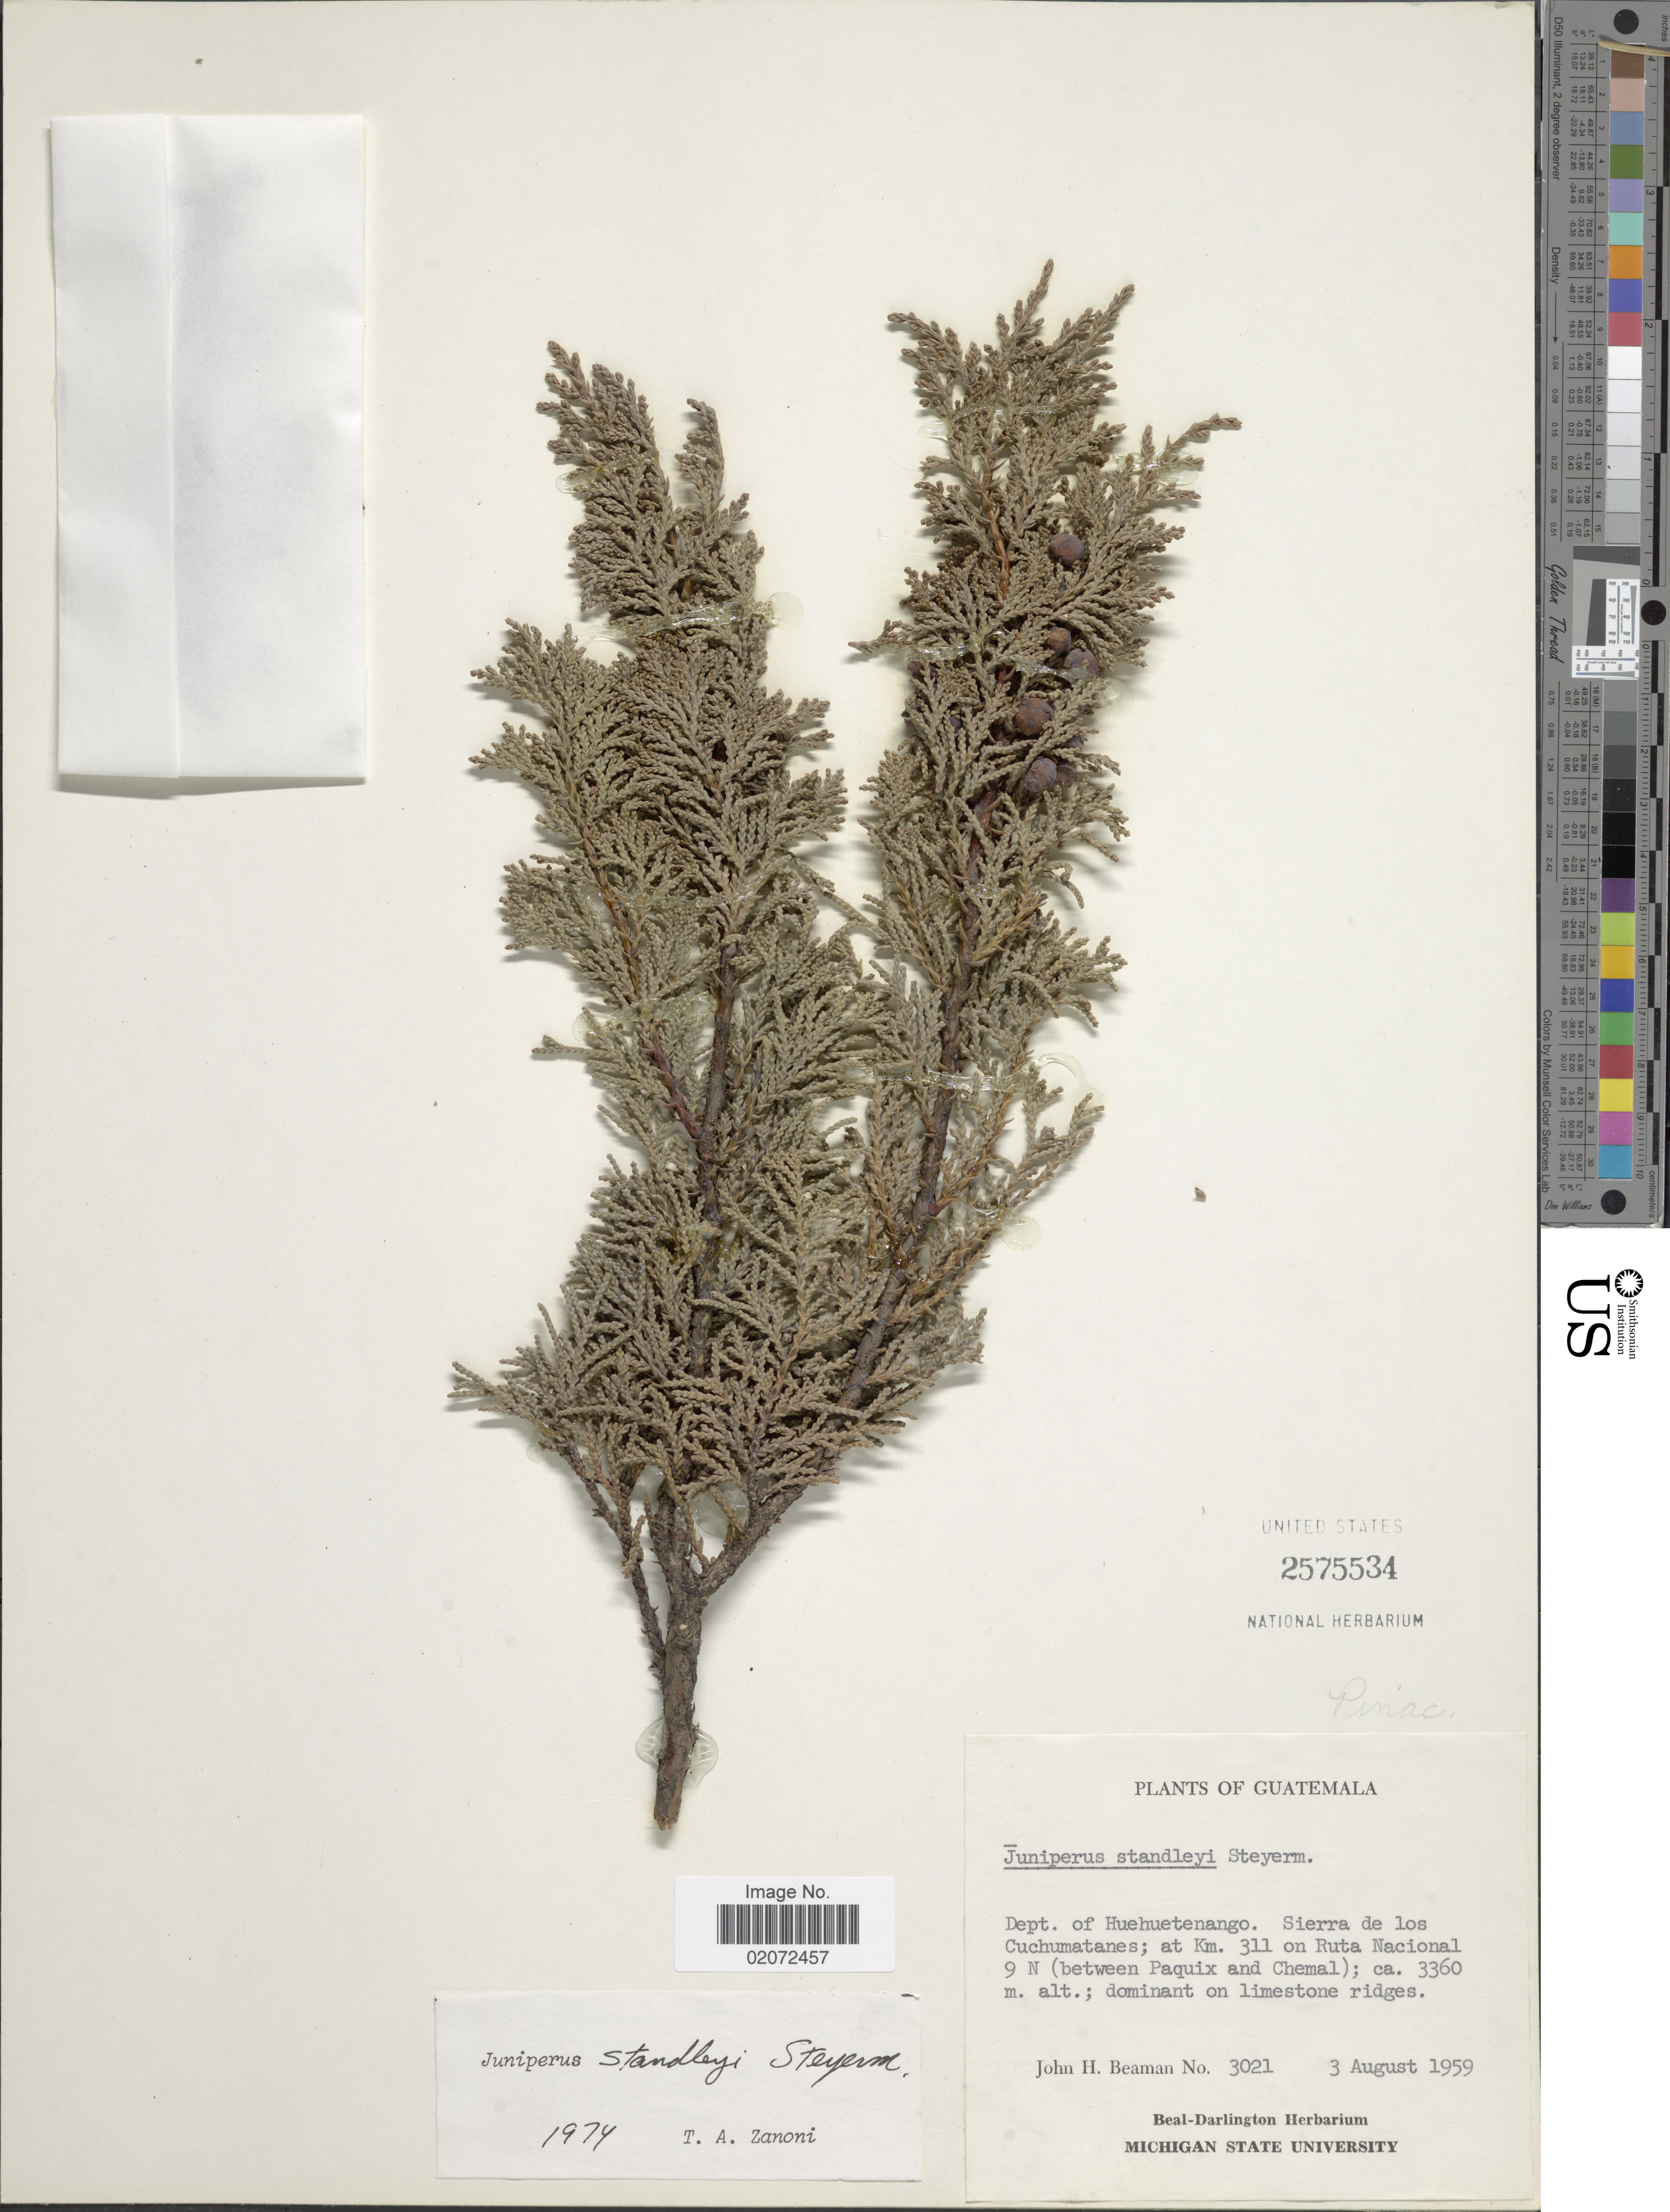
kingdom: Plantae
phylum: Tracheophyta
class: Pinopsida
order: Pinales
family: Cupressaceae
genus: Juniperus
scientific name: Juniperus standleyi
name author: Steyerm.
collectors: J. H. Beaman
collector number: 3021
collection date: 1959-08-03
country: Guatemala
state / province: Huehuetenango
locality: Sierra de los Cuchumatanes; at Km. 311 on Ruta Nacional 9 N (between Paquix and Chemal)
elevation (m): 3360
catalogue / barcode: US 2575534